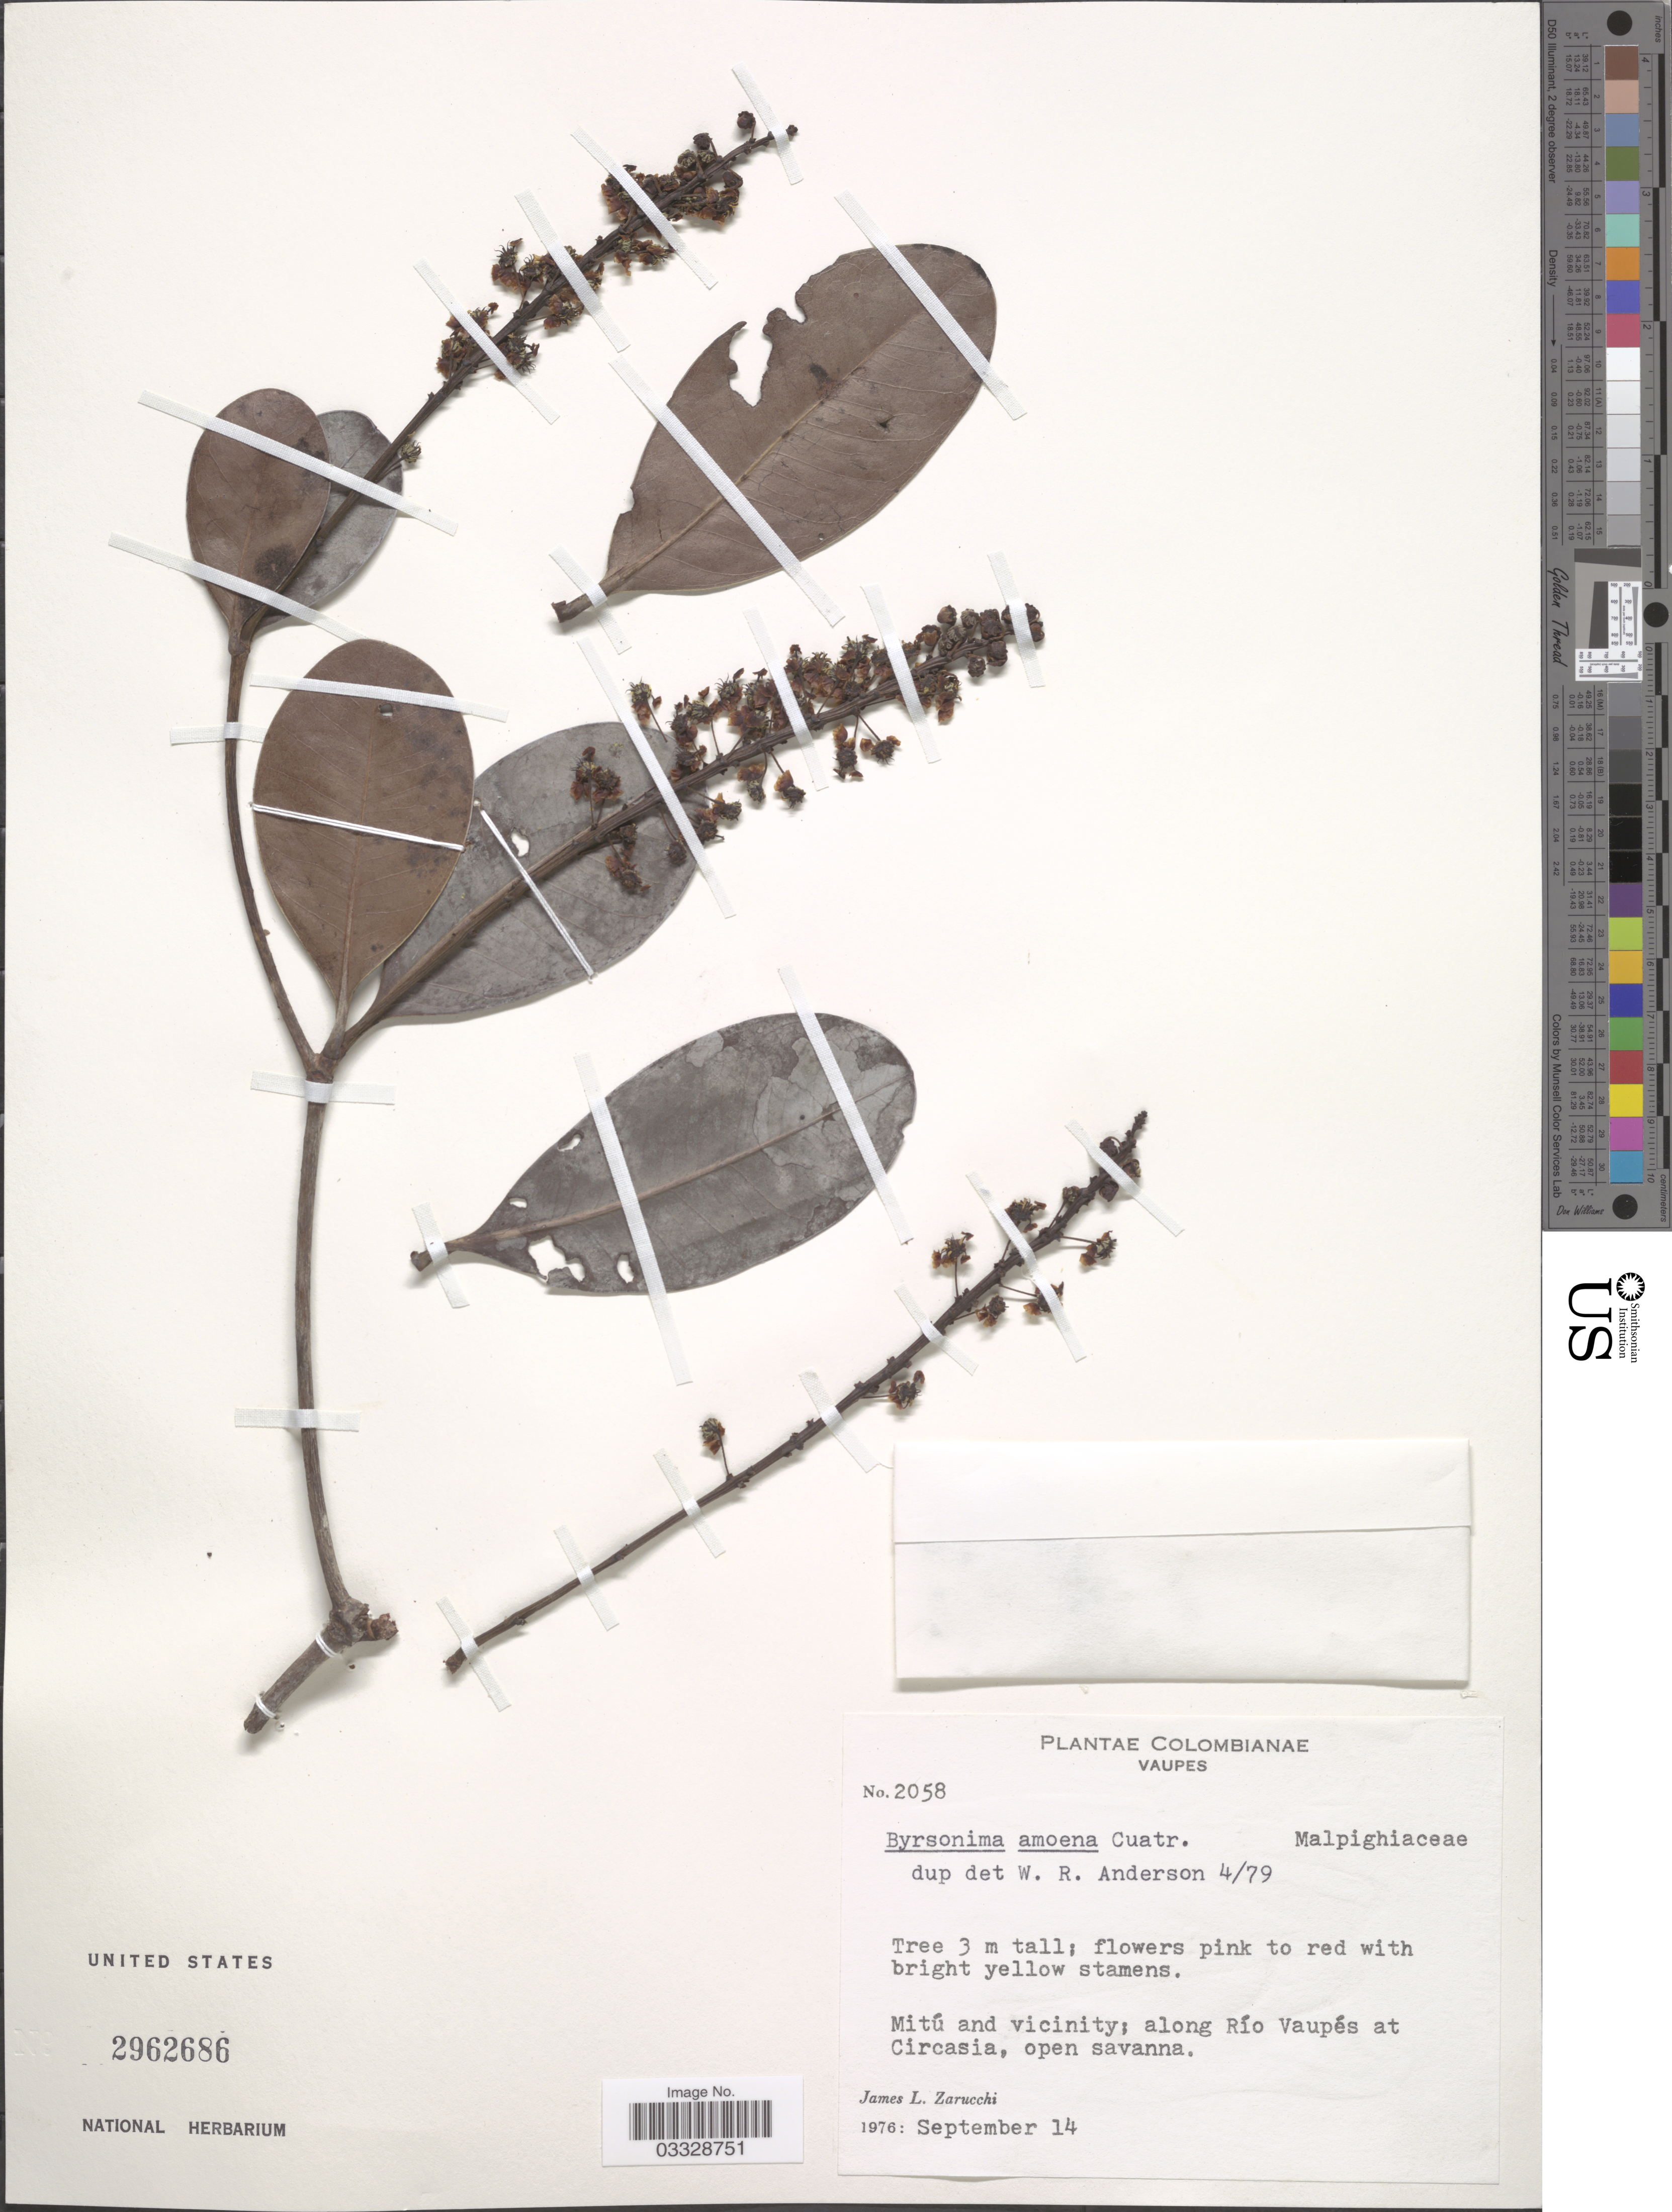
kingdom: Plantae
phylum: Tracheophyta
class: Magnoliopsida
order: Malpighiales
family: Malpighiaceae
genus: Byrsonima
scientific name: Byrsonima amoena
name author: Cuatrec.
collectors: J. L. Zarucchi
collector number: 2058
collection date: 1976-09-14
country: Colombia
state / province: Vaupés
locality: Mitú and vicinity; along Río Vaupés at Circasia, open savanna.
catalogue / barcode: US 2962686